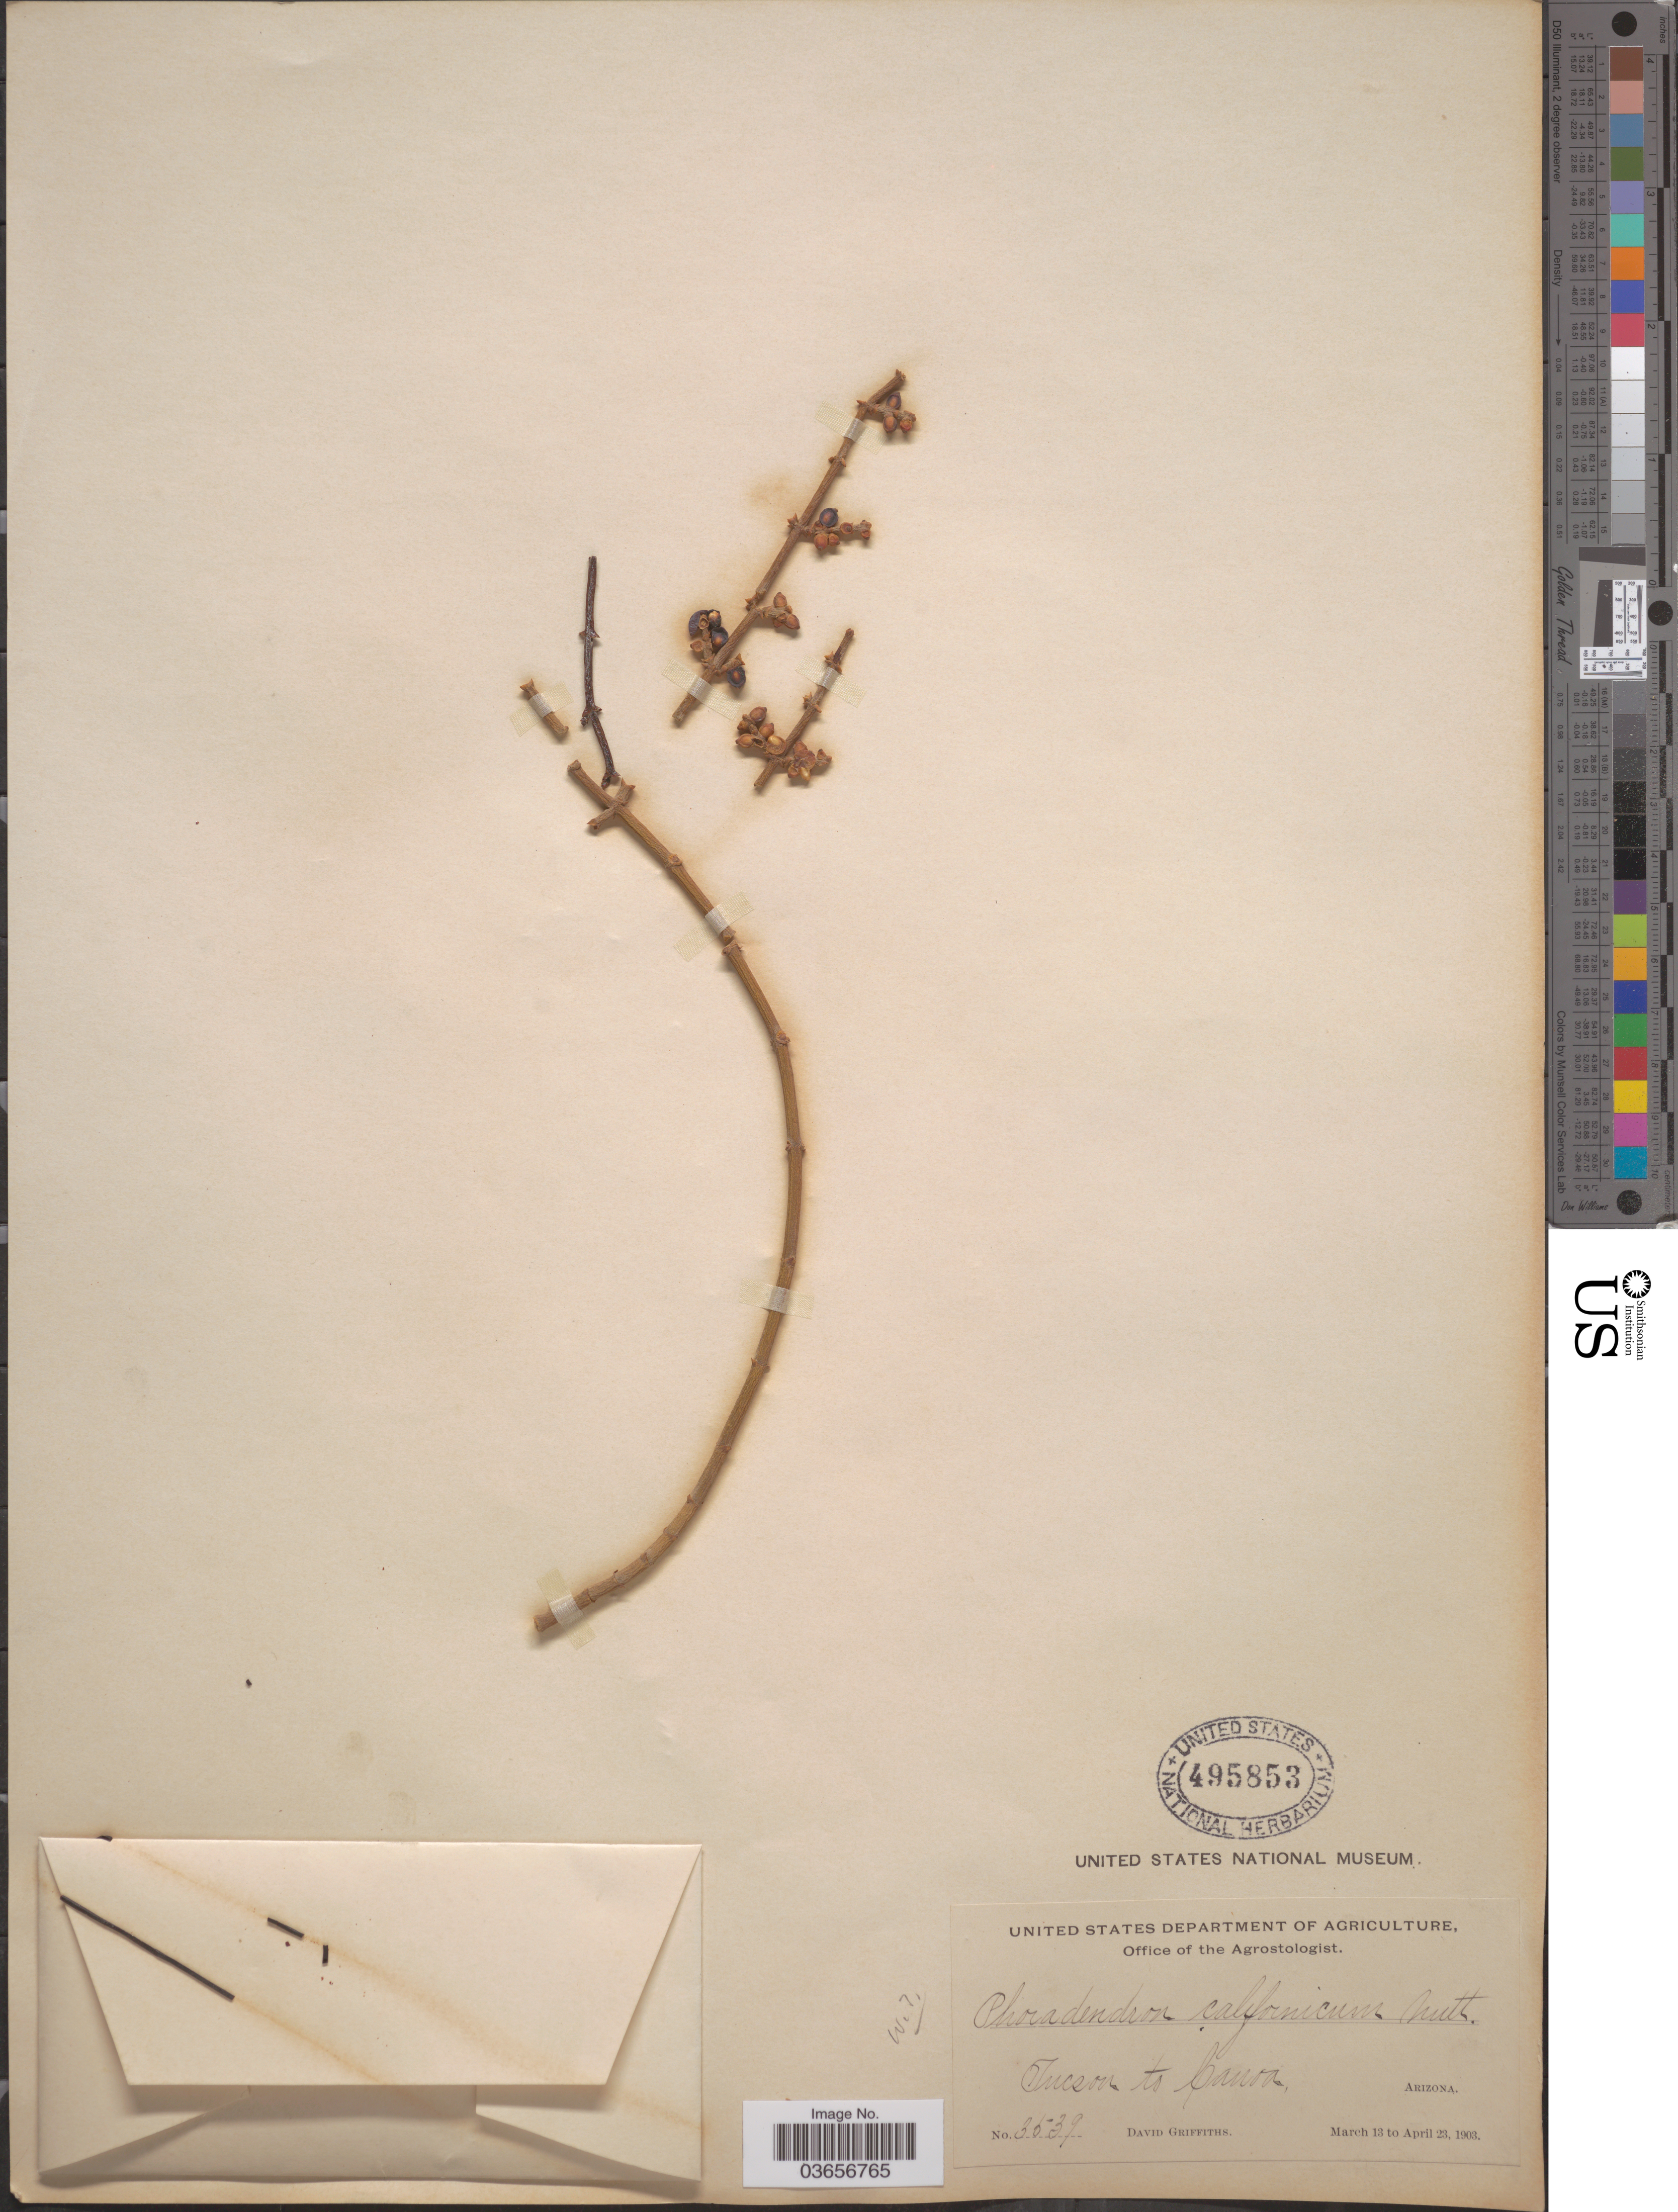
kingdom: Plantae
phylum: Tracheophyta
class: Magnoliopsida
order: Santalales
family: Viscaceae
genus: Phoradendron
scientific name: Phoradendron californicum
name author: Nutt.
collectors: D. Griffiths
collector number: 3539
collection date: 1903-03-13/1903-04-23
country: United States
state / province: Arizona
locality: Tucson to Canoa.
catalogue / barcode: US 495853